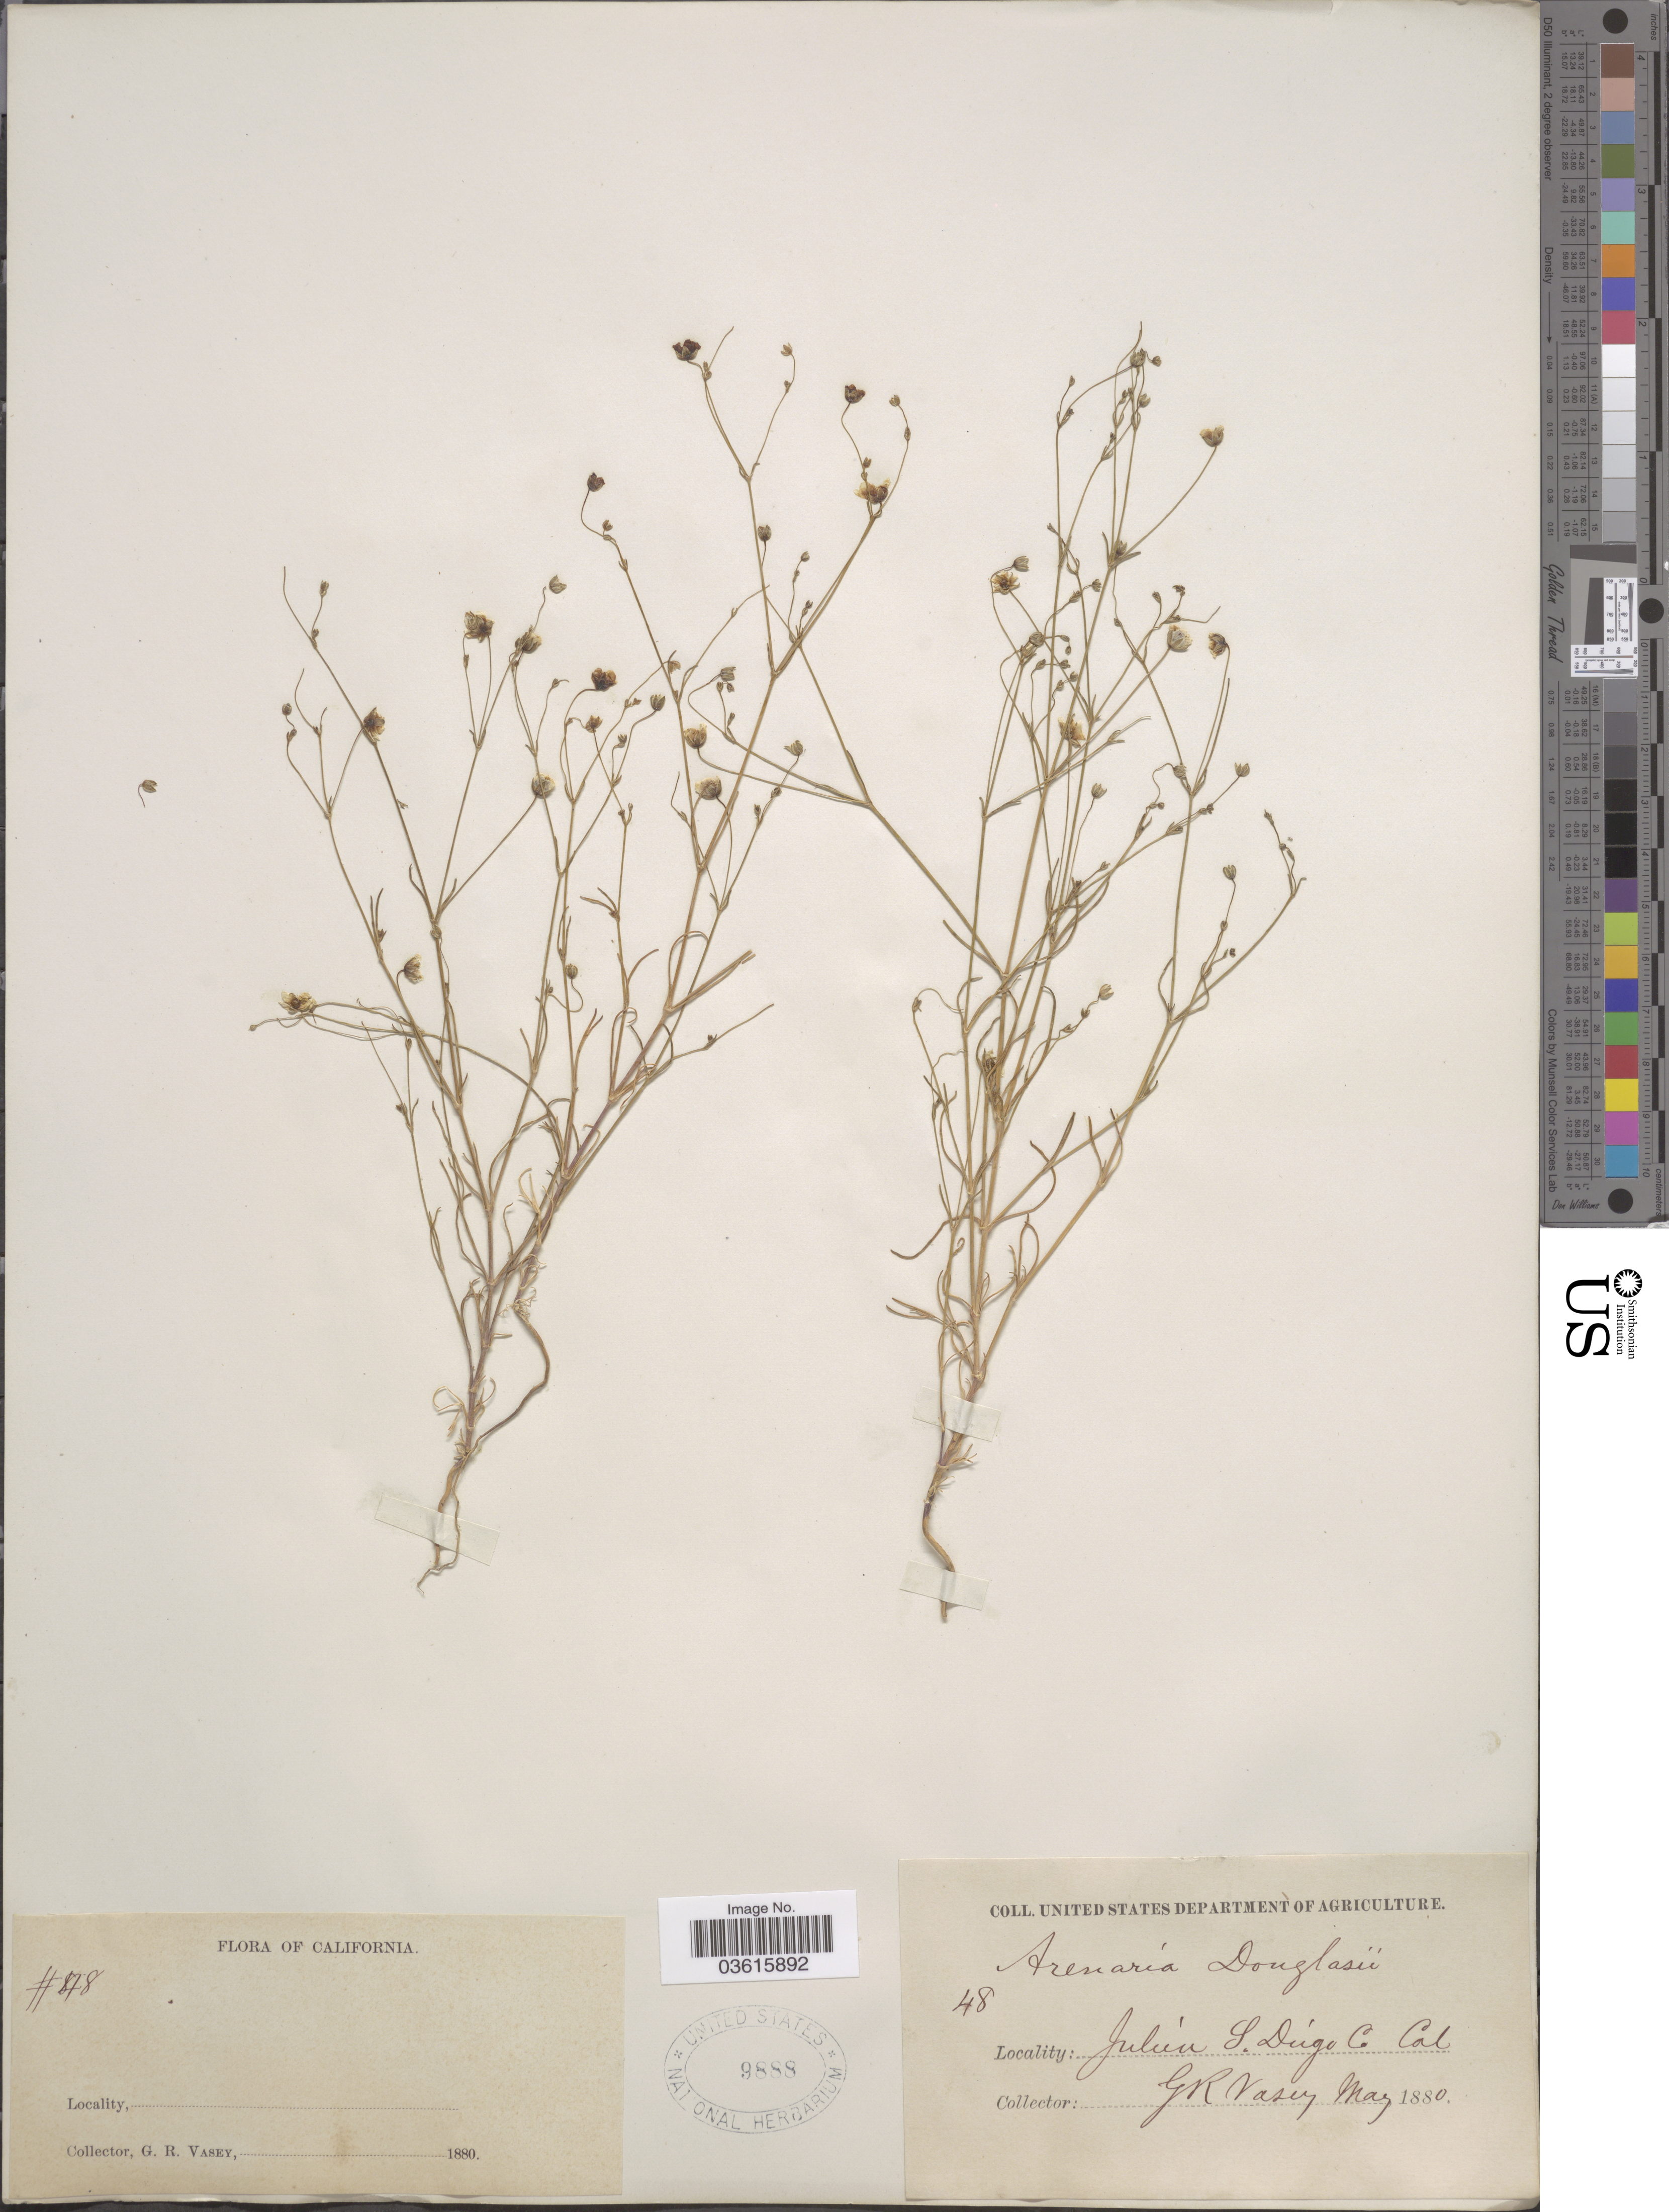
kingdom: Plantae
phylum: Tracheophyta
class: Magnoliopsida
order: Caryophyllales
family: Caryophyllaceae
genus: Minuartia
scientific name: Minuartia douglasii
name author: Mattf.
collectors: G. R. Vasey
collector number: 48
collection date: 1880-05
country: United States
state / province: California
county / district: San Diego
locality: Julien S. Diego Co.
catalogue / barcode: US 9888